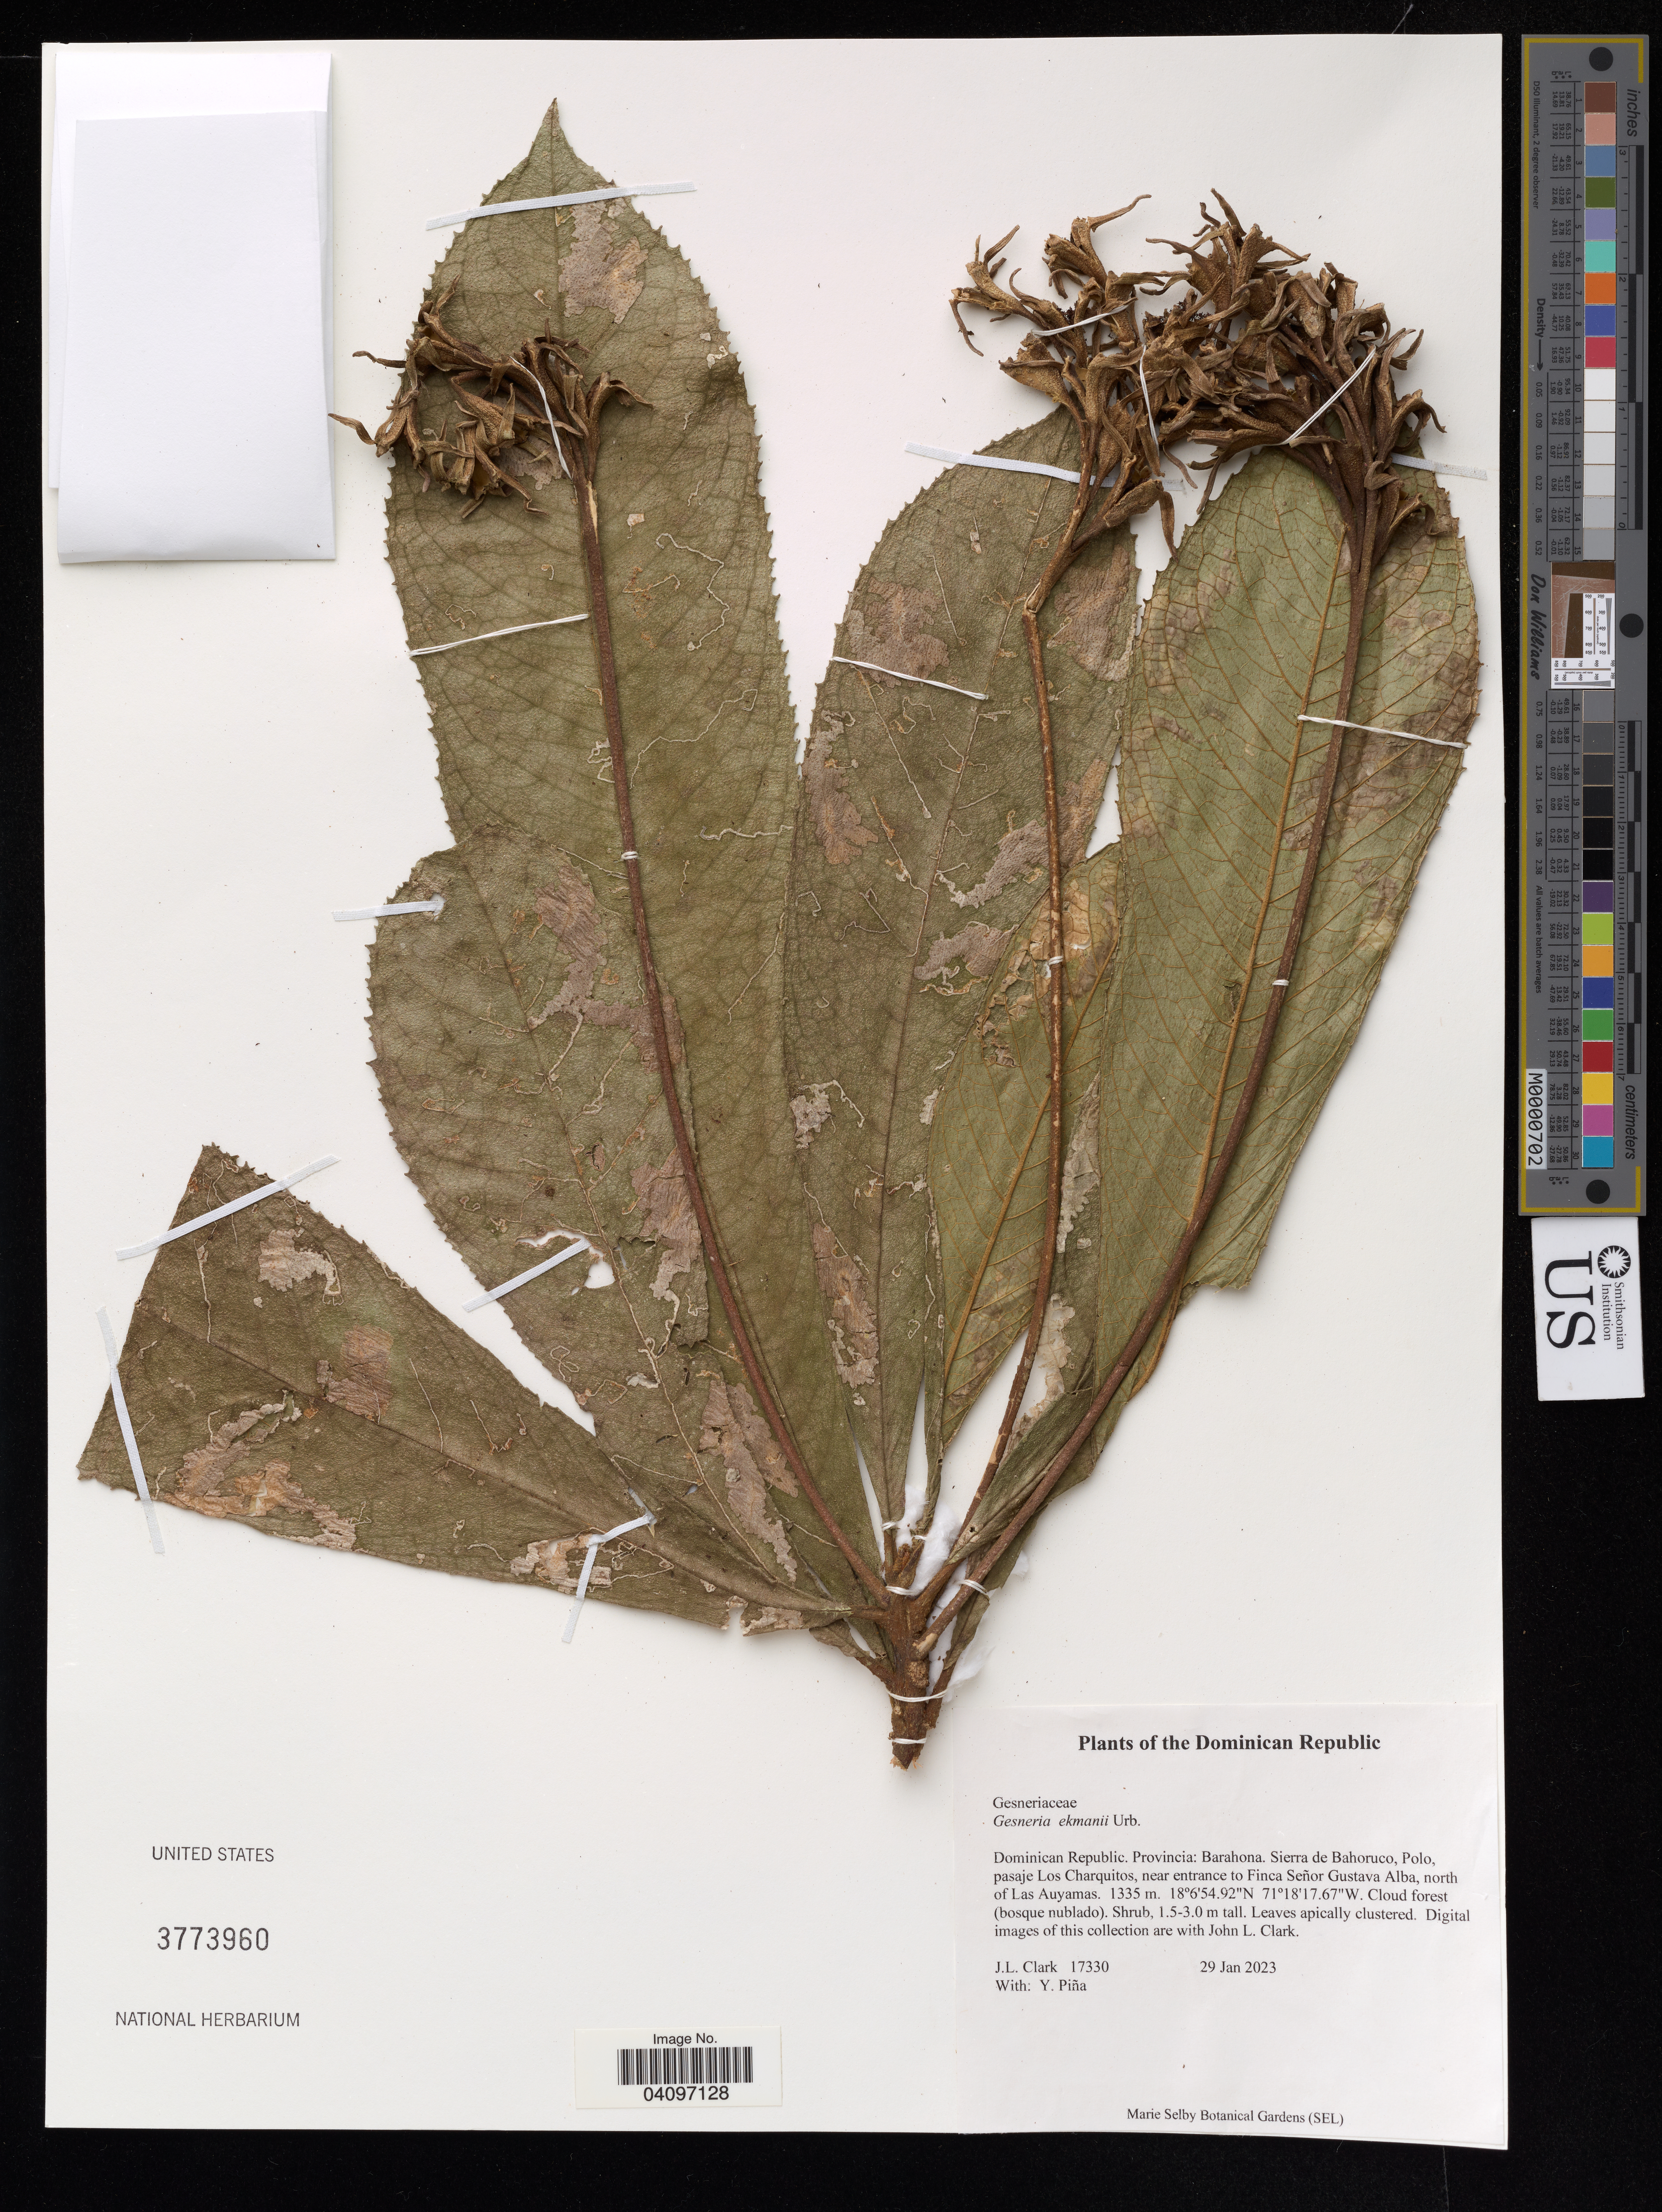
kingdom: Plantae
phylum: Tracheophyta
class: Magnoliopsida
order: Lamiales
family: Gesneriaceae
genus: Gesneria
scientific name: Gesneria ekmanii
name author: Urb.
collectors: J. Clark & Y. Piña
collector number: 17330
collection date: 2023-01-29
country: Dominican Republic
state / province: Barahona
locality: Sierra de Bahoruco, Polo, pasaje Los Charquitos, near entrance to Finca Señor Gustava Alba, north of Las Auyamas. Cloud forest (bosque nublado).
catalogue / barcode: US 3773960